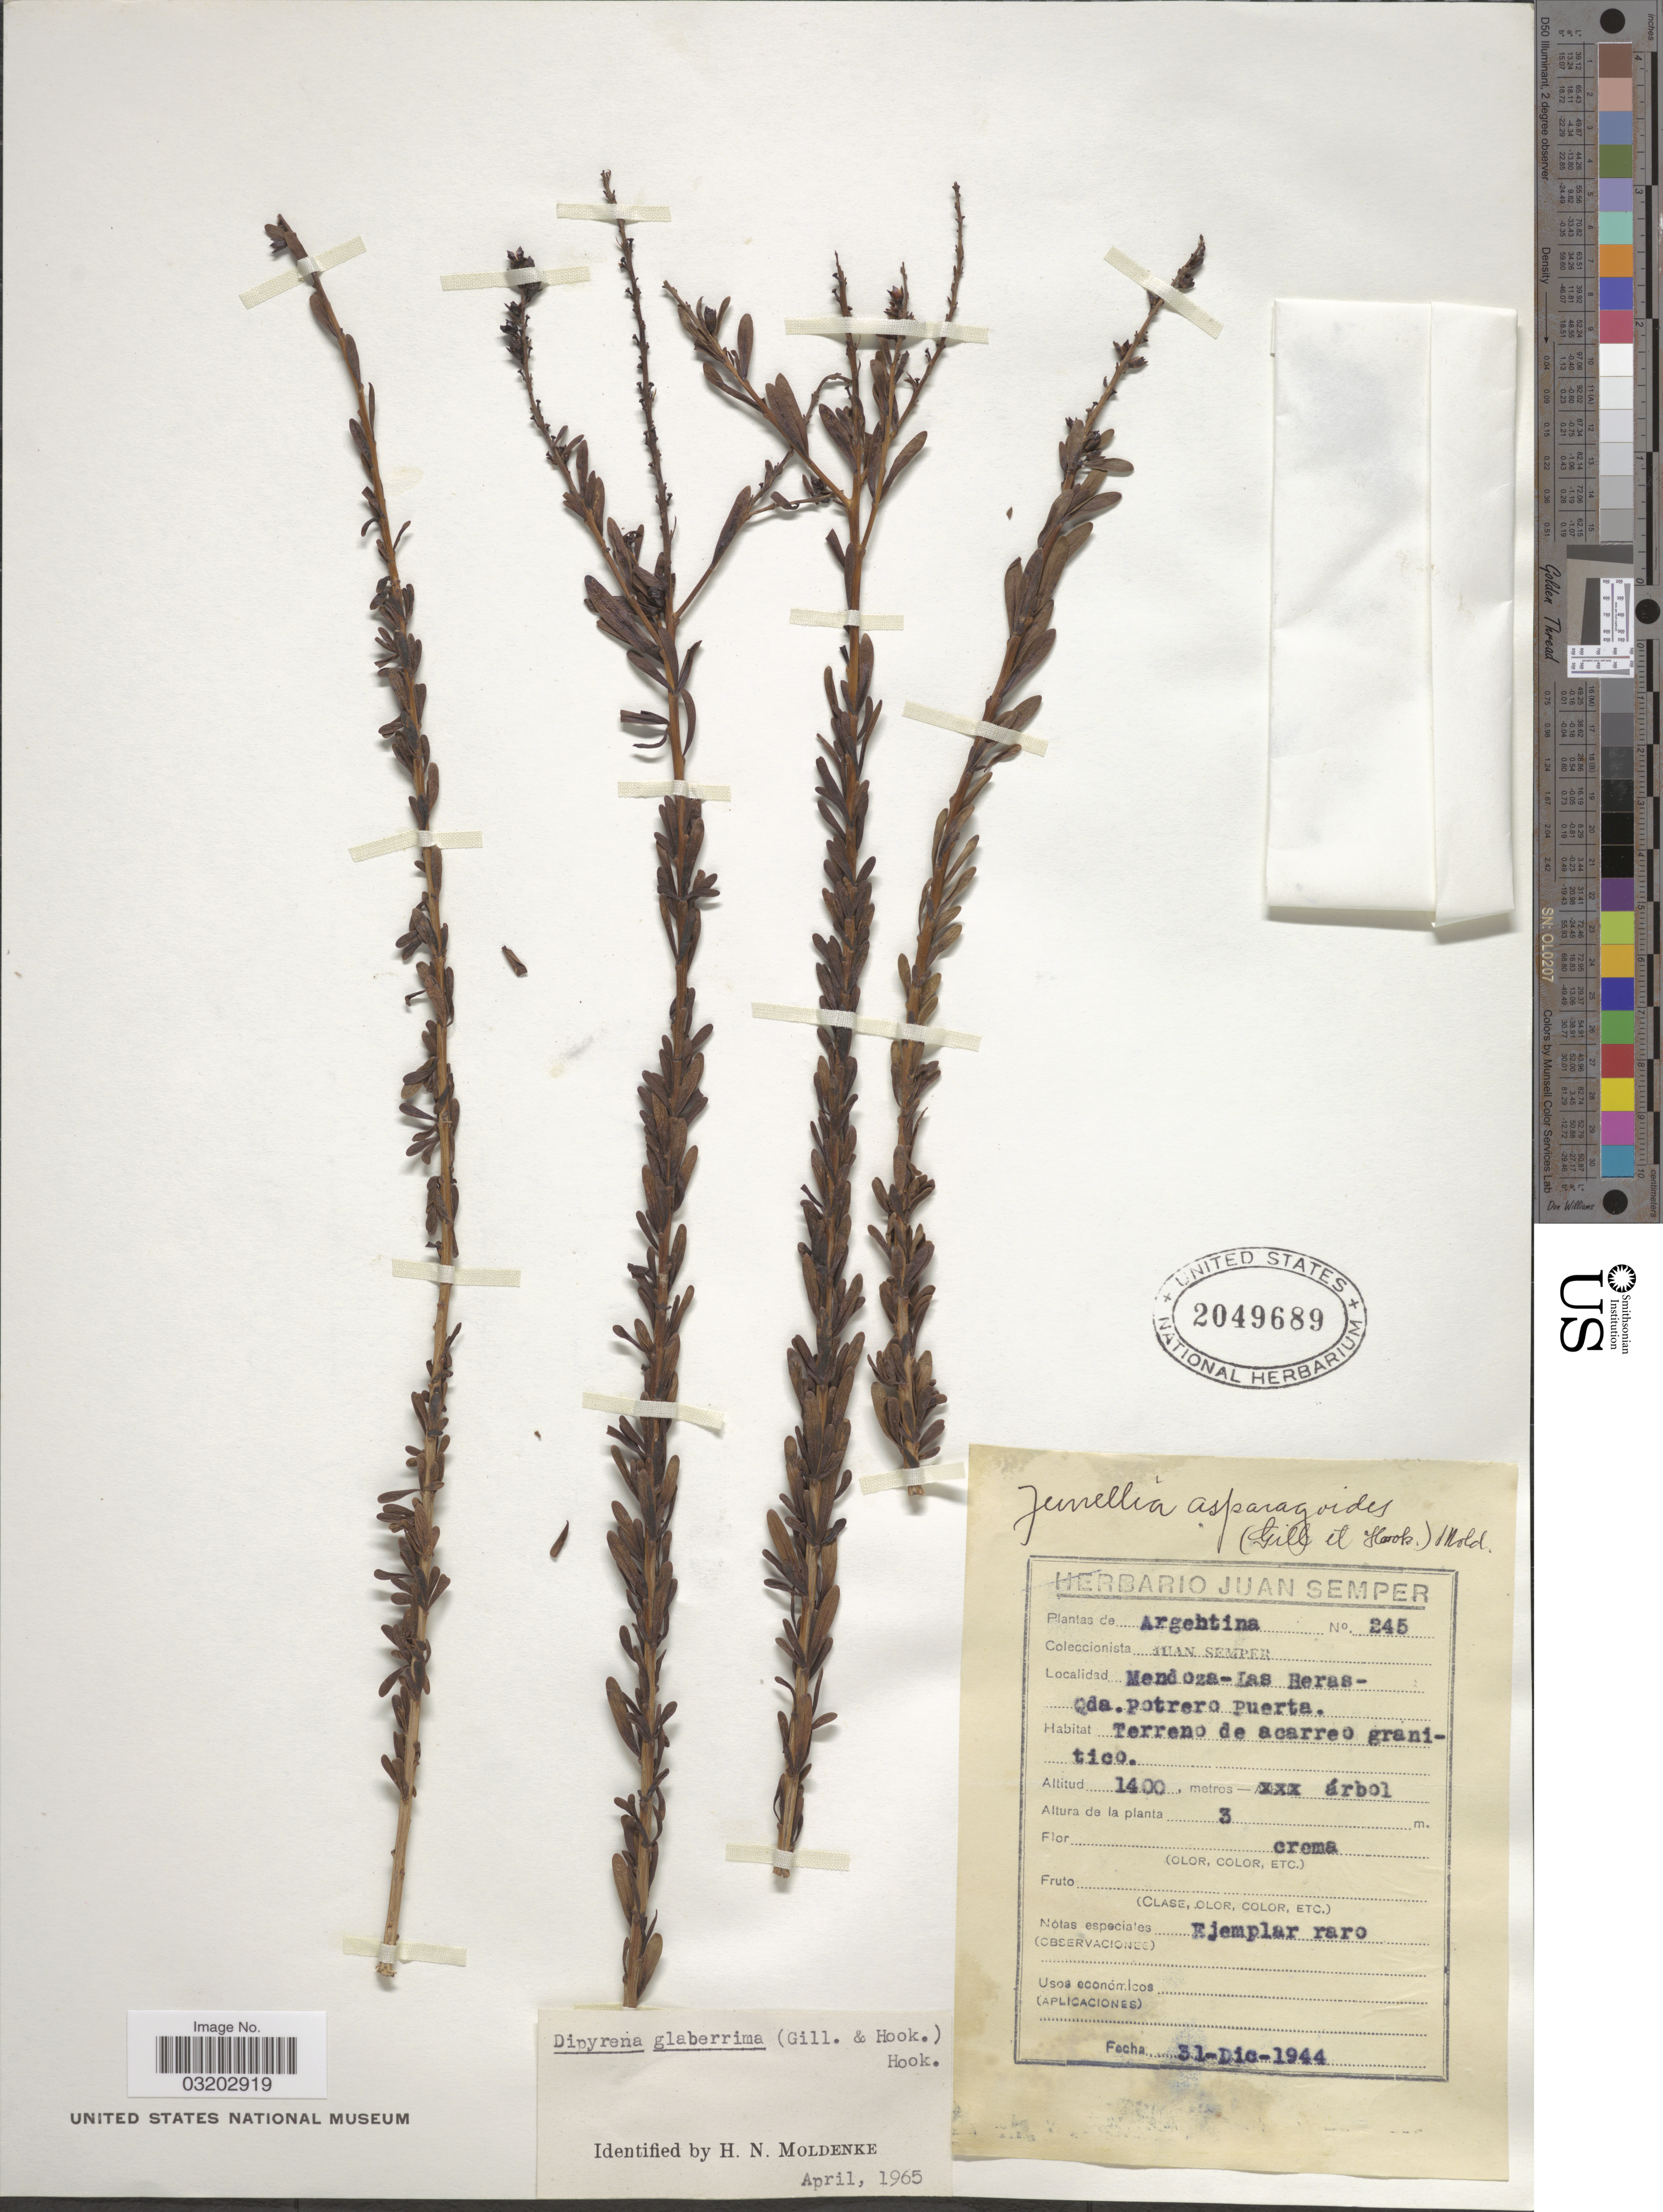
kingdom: Plantae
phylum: Tracheophyta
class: Magnoliopsida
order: Lamiales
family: Verbenaceae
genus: Dipyrena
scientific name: Dipyrena glaberrima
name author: (Gillies & Hook.) Hook.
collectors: J. Semper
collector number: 245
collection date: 1944-12-31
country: Argentina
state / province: Mendoza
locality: Las Heras - Qda. Potrero Puerta.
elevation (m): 1400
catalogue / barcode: US 2049689